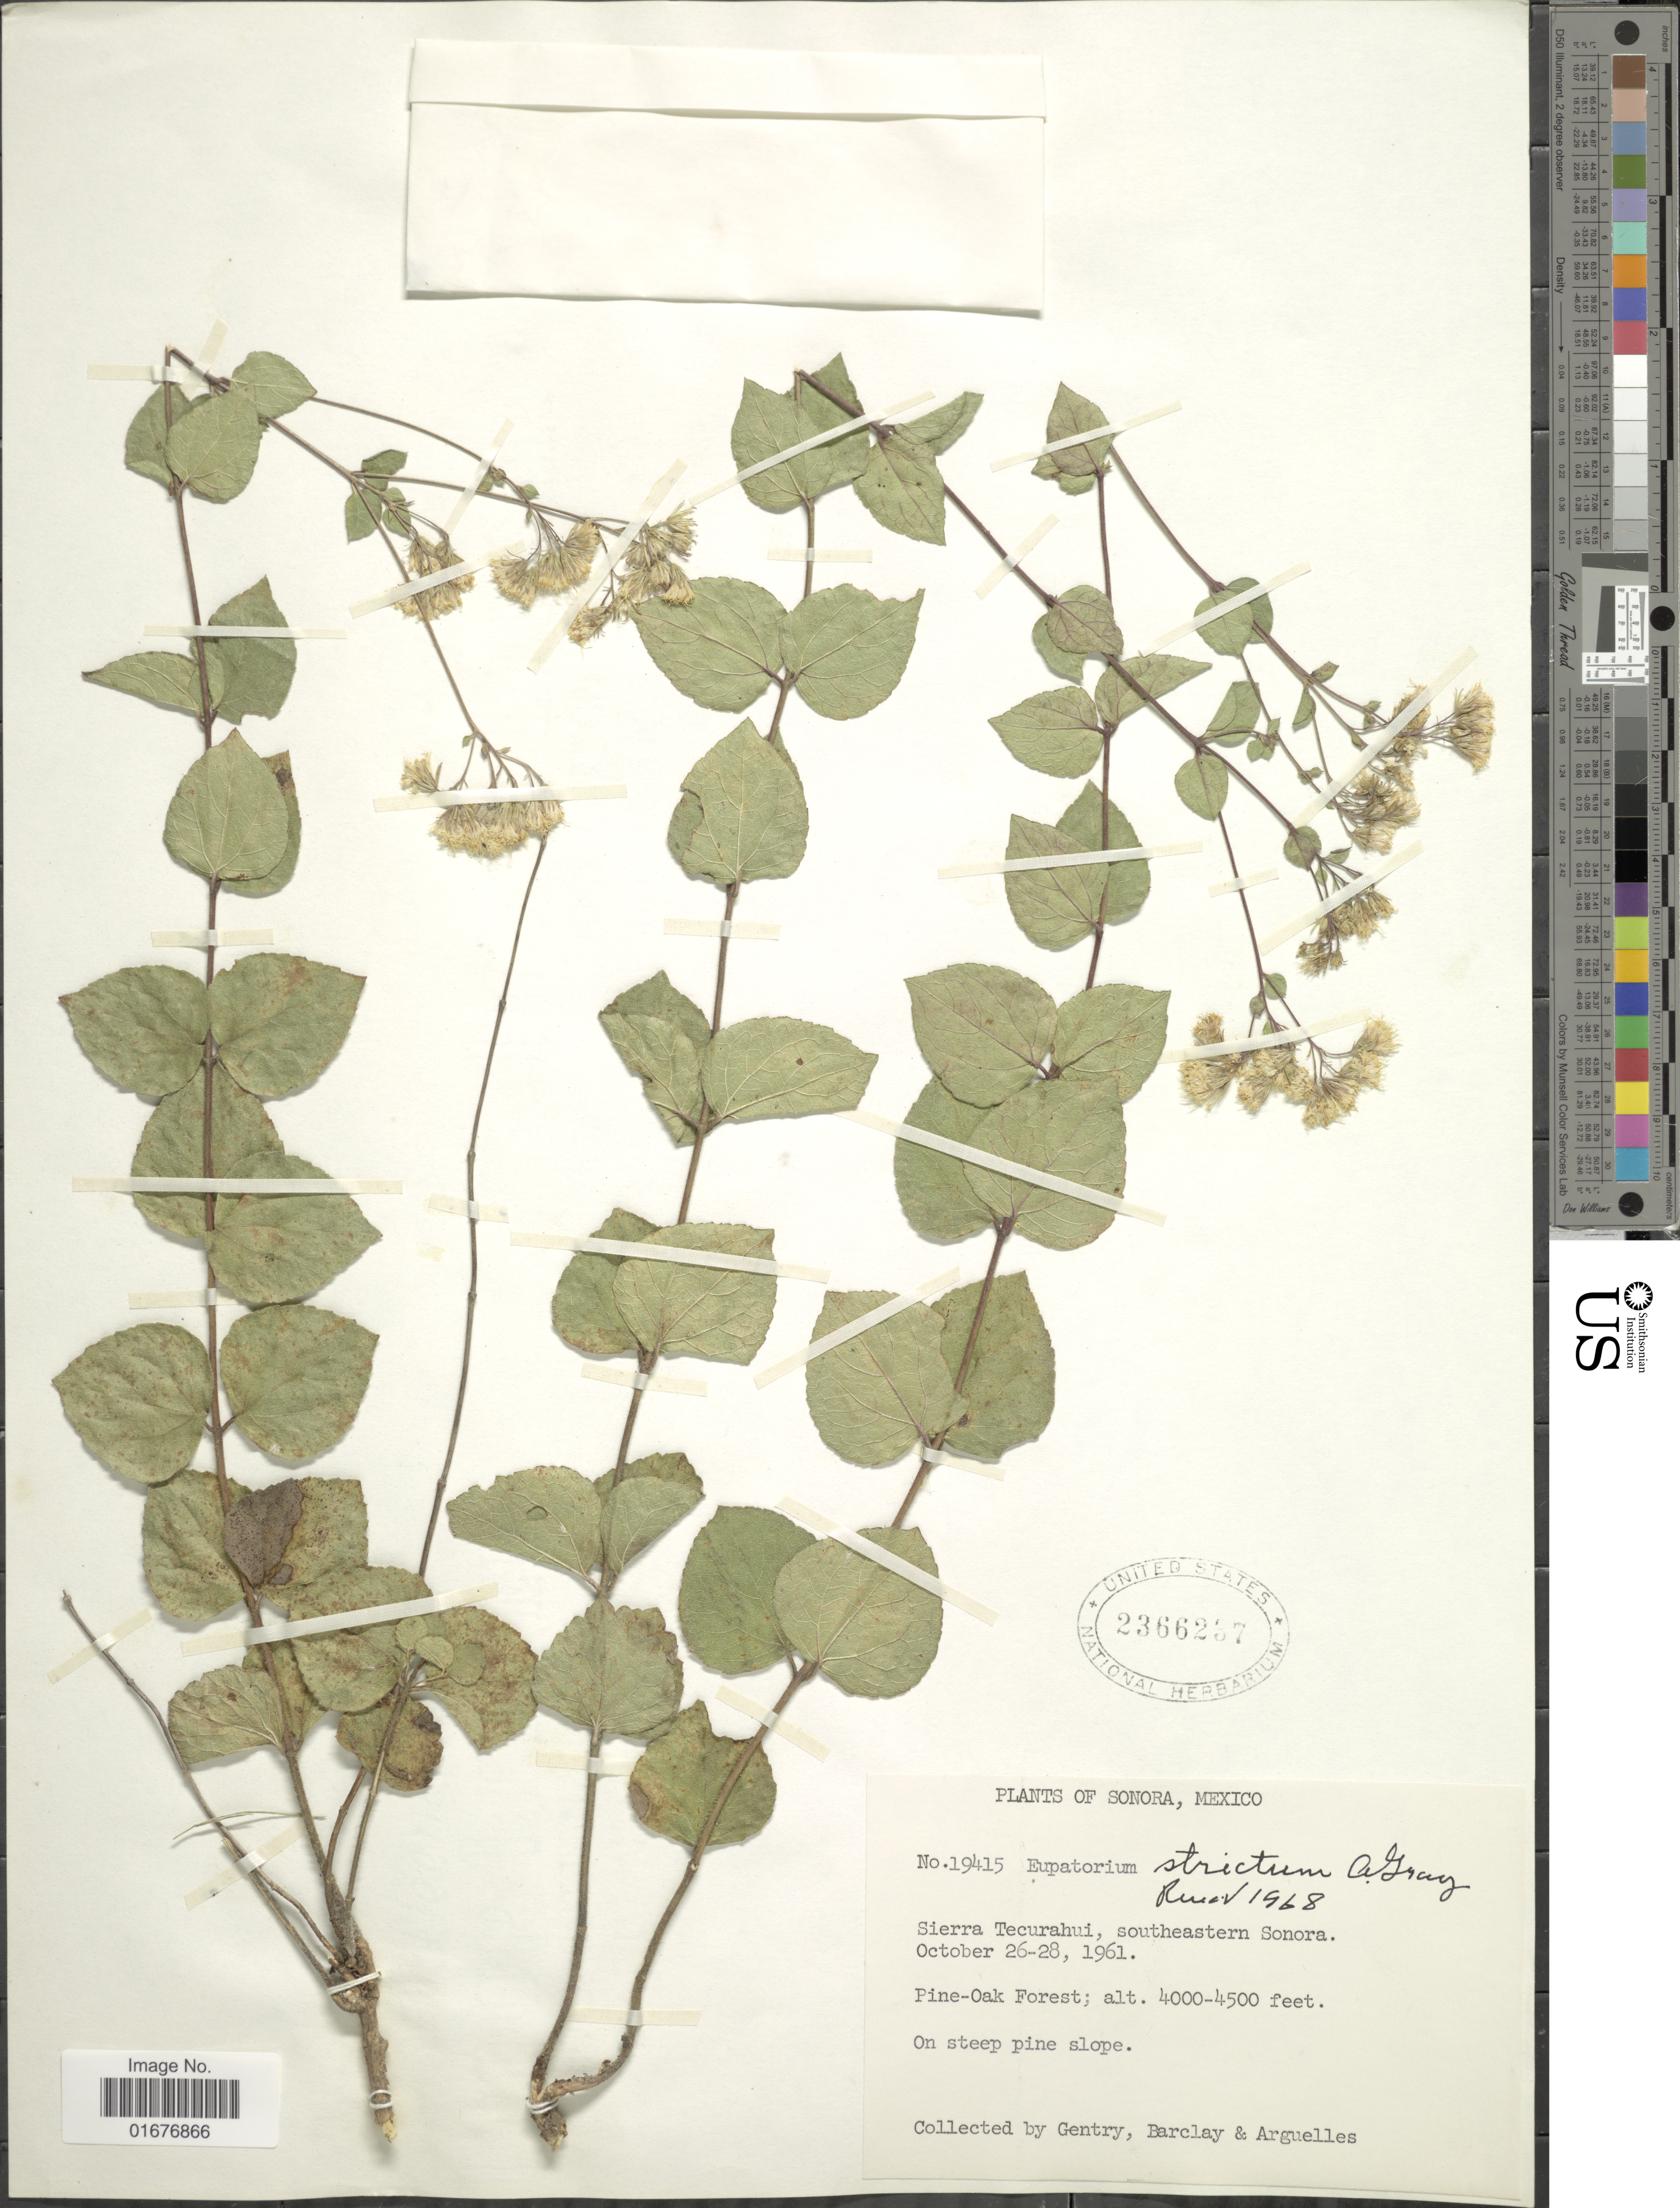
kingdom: Plantae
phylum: Tracheophyta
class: Magnoliopsida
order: Asterales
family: Asteraceae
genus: Ageratina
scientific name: Ageratina stricta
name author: (A. Gray) R.M. King & H. Rob.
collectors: Gentry, --, -- Barclay & Arguelles, --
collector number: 19415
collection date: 1961-10-26/1961-10-28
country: Mexico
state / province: Sonora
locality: Sierra Tecurahuis, southeastern Sonora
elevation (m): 1219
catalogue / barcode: US 2366237